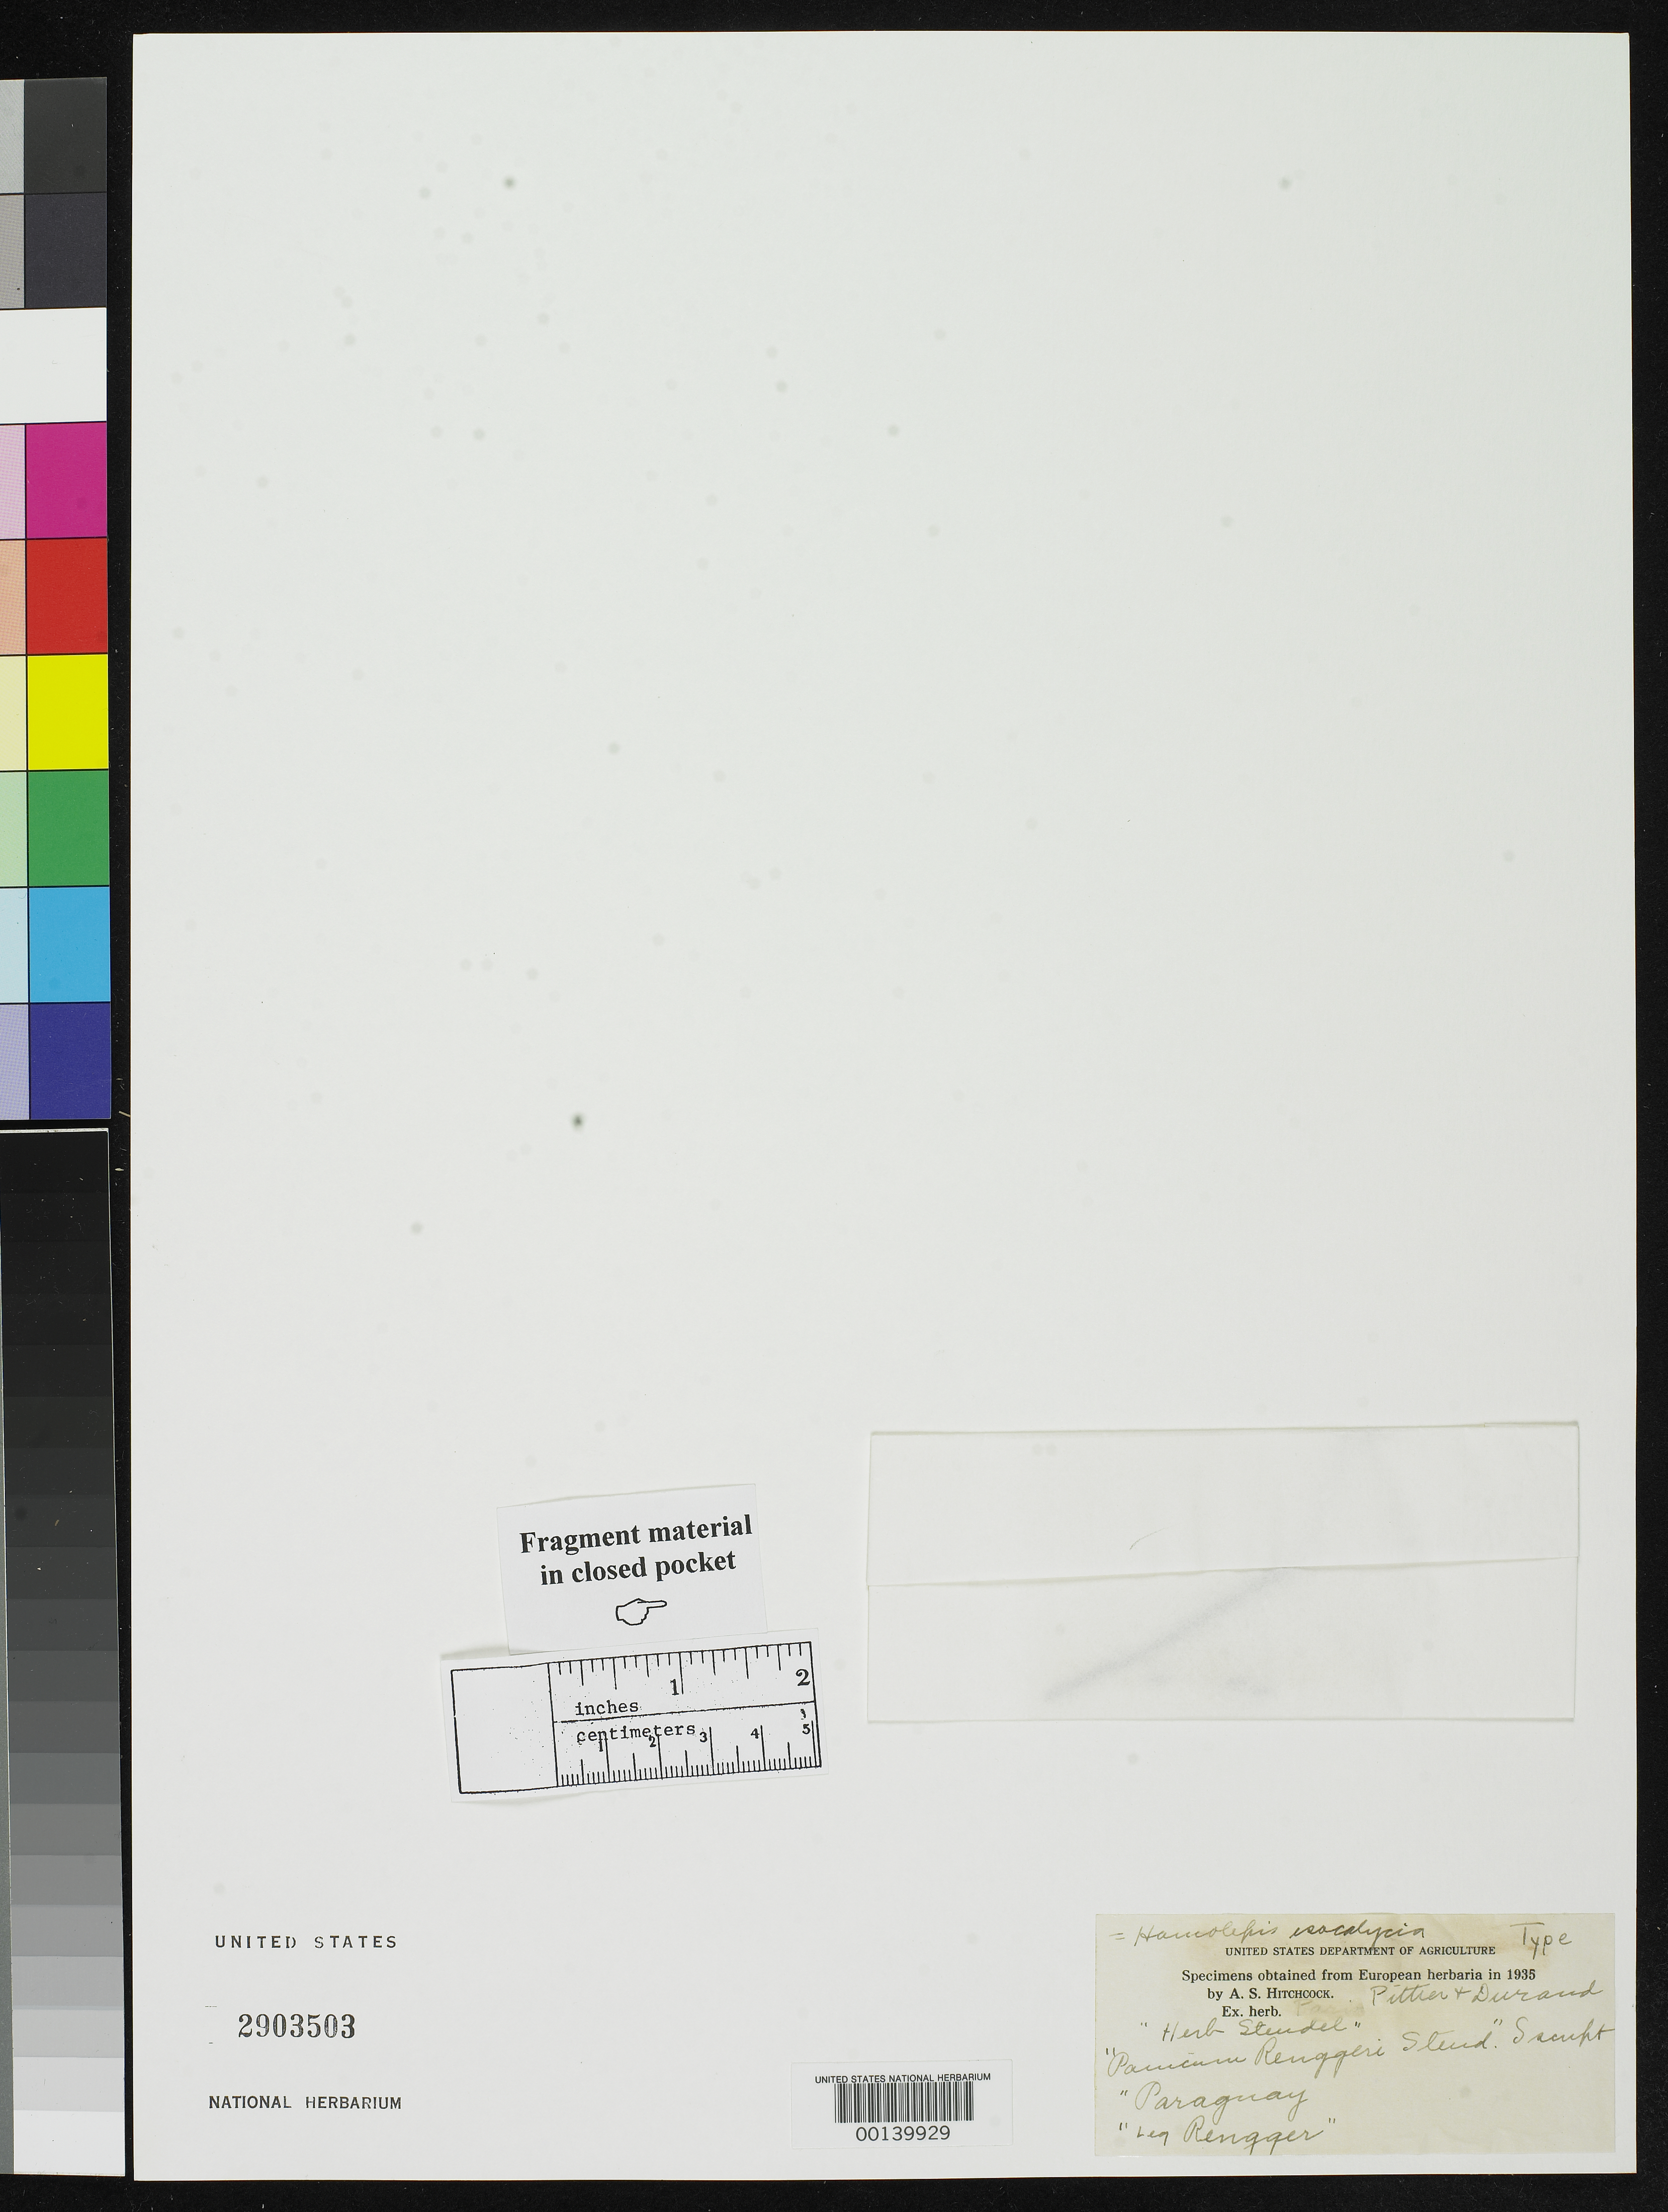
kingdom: Plantae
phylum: Tracheophyta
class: Liliopsida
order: Poales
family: Poaceae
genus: Panicum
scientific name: Panicum renggeri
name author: Steud.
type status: Type Fragment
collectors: J. Rengger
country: Paraguay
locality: Bahia.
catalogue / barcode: US 2903503